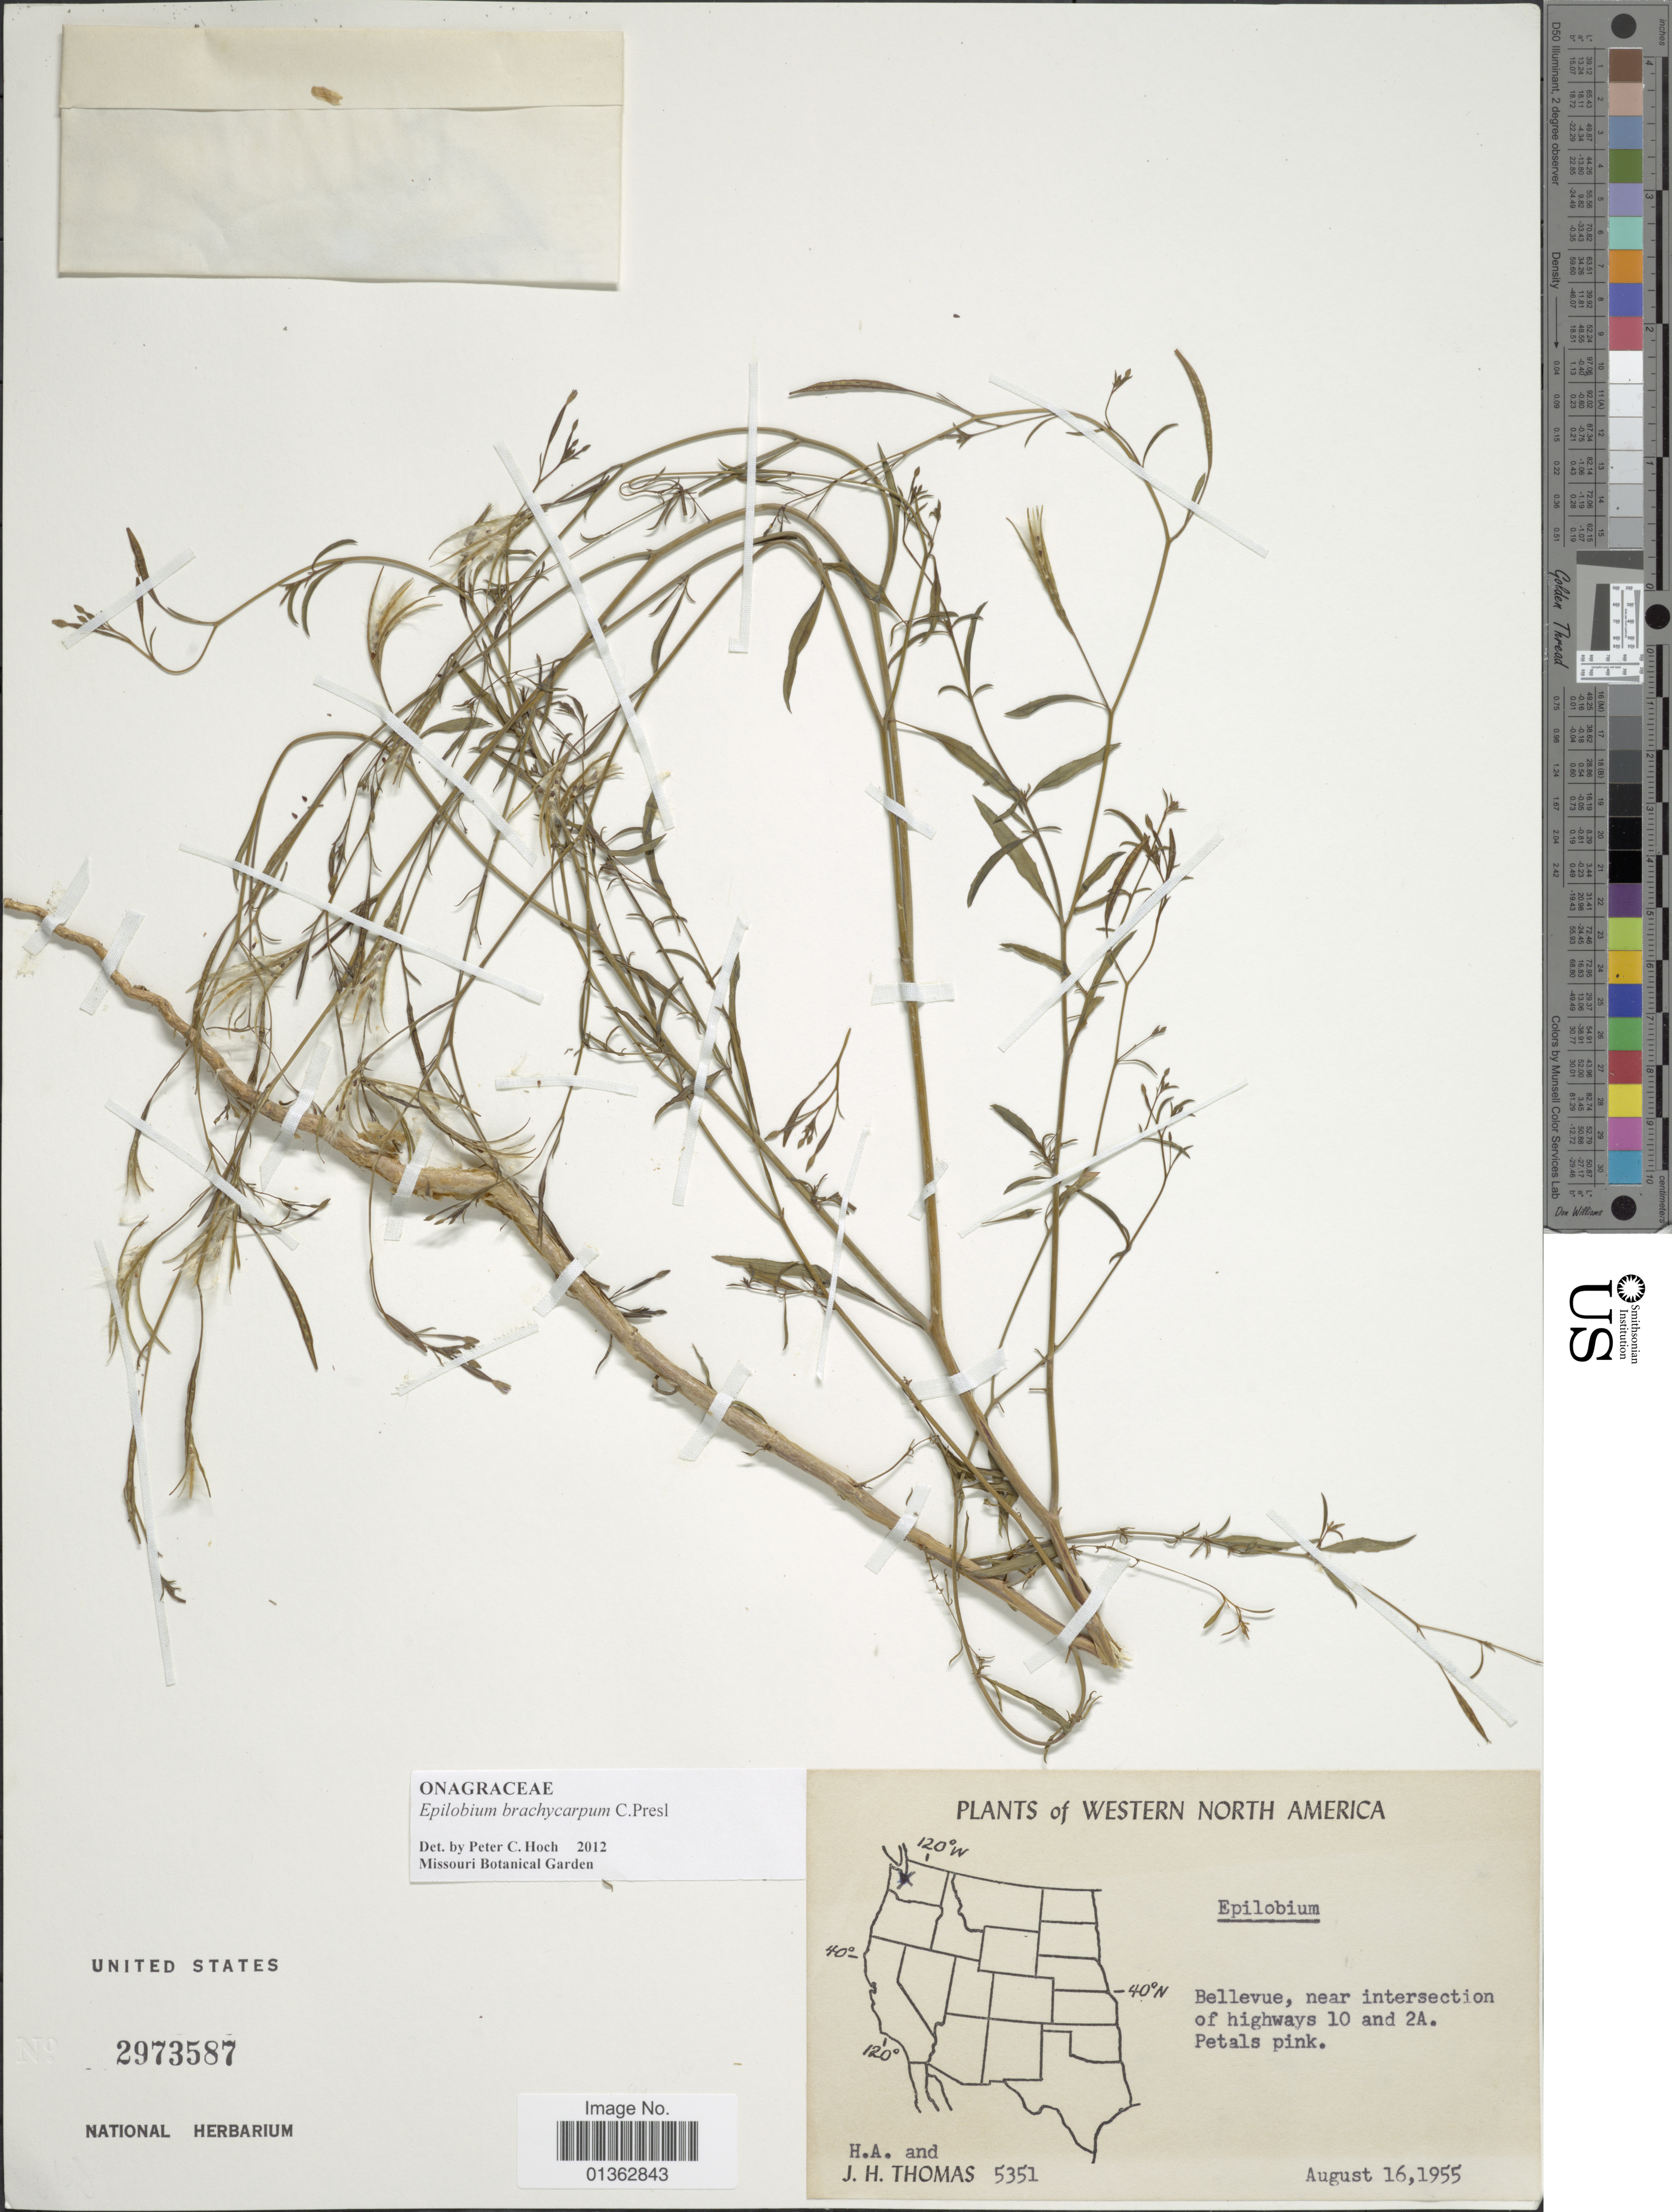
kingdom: Plantae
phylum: Tracheophyta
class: Magnoliopsida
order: Myrtales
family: Onagraceae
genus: Epilobium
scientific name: Epilobium brachycarpum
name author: C. Presl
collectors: H. Thomas & J. H. Thomas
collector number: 5351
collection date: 1955-08-16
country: United States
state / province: Washington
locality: Western North America. Bellevue, near intersection of highways 10 and 2A.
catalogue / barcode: US 2973587